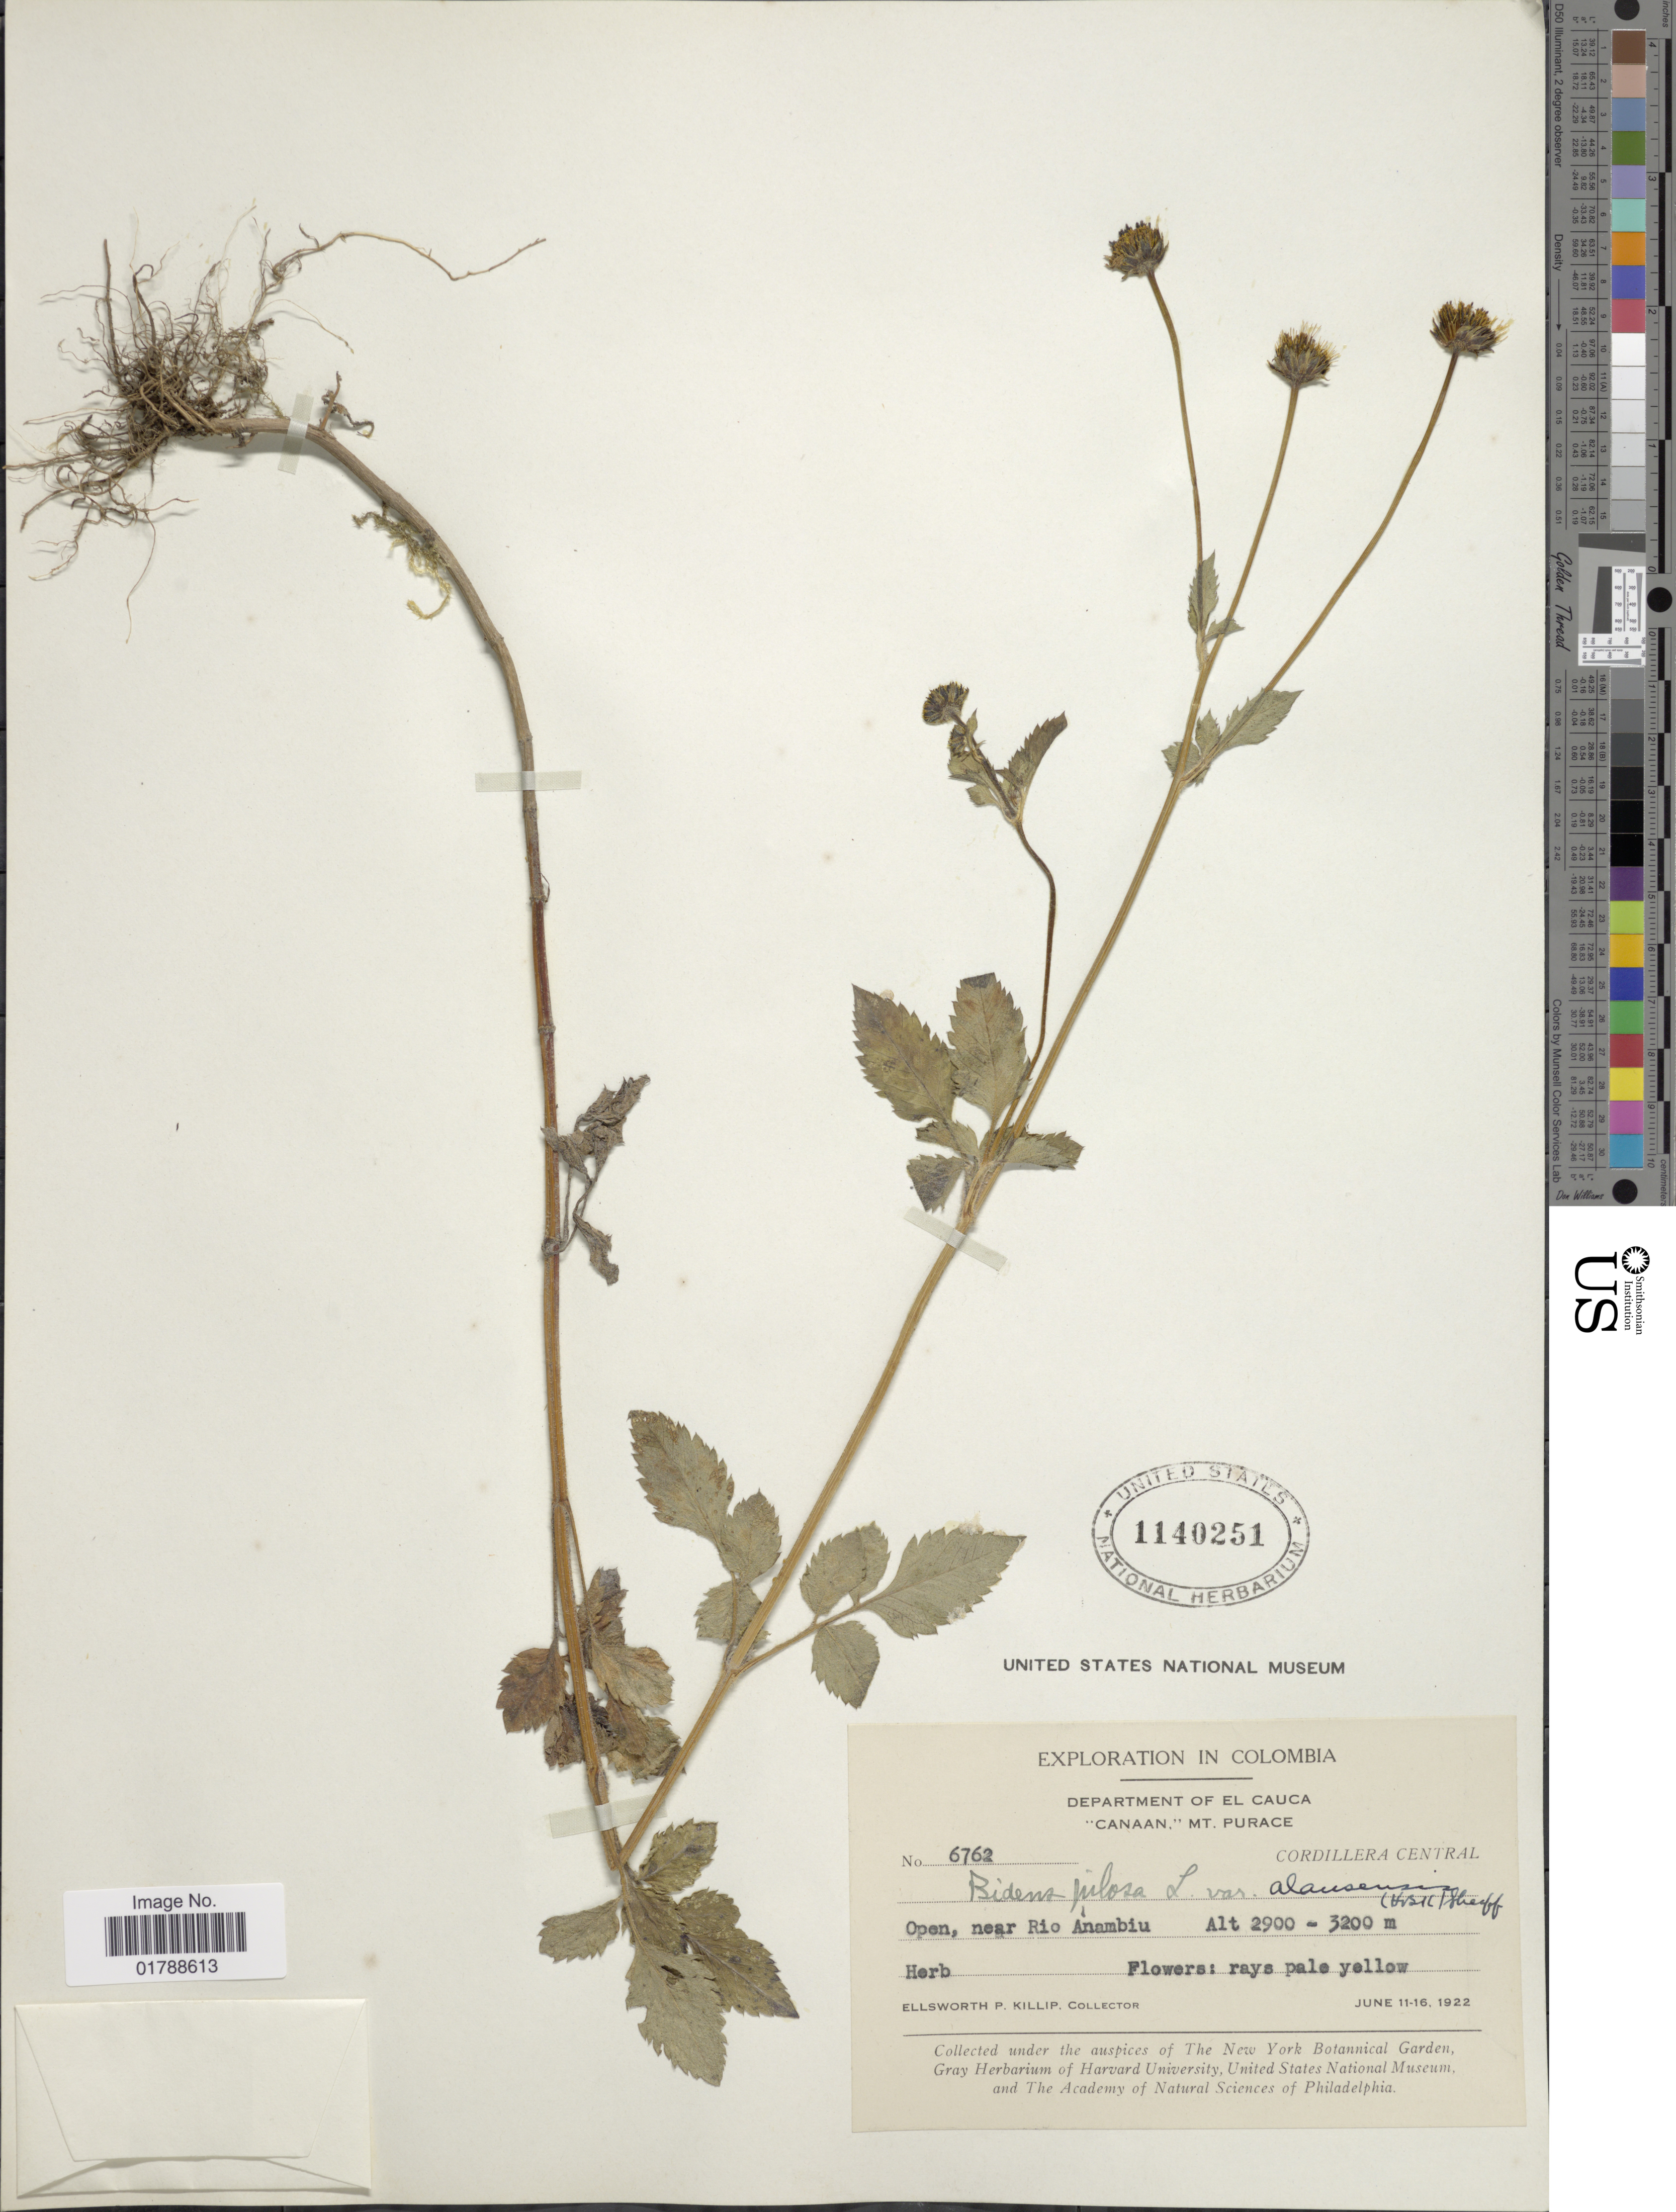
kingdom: Plantae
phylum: Tracheophyta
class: Magnoliopsida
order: Asterales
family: Asteraceae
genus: Bidens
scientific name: Bidens pilosa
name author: L.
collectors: E. P. Killip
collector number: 6762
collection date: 1922-06-11/1922-06-16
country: Colombia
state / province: Cauca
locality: Canaan,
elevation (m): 2900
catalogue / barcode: US 1140251